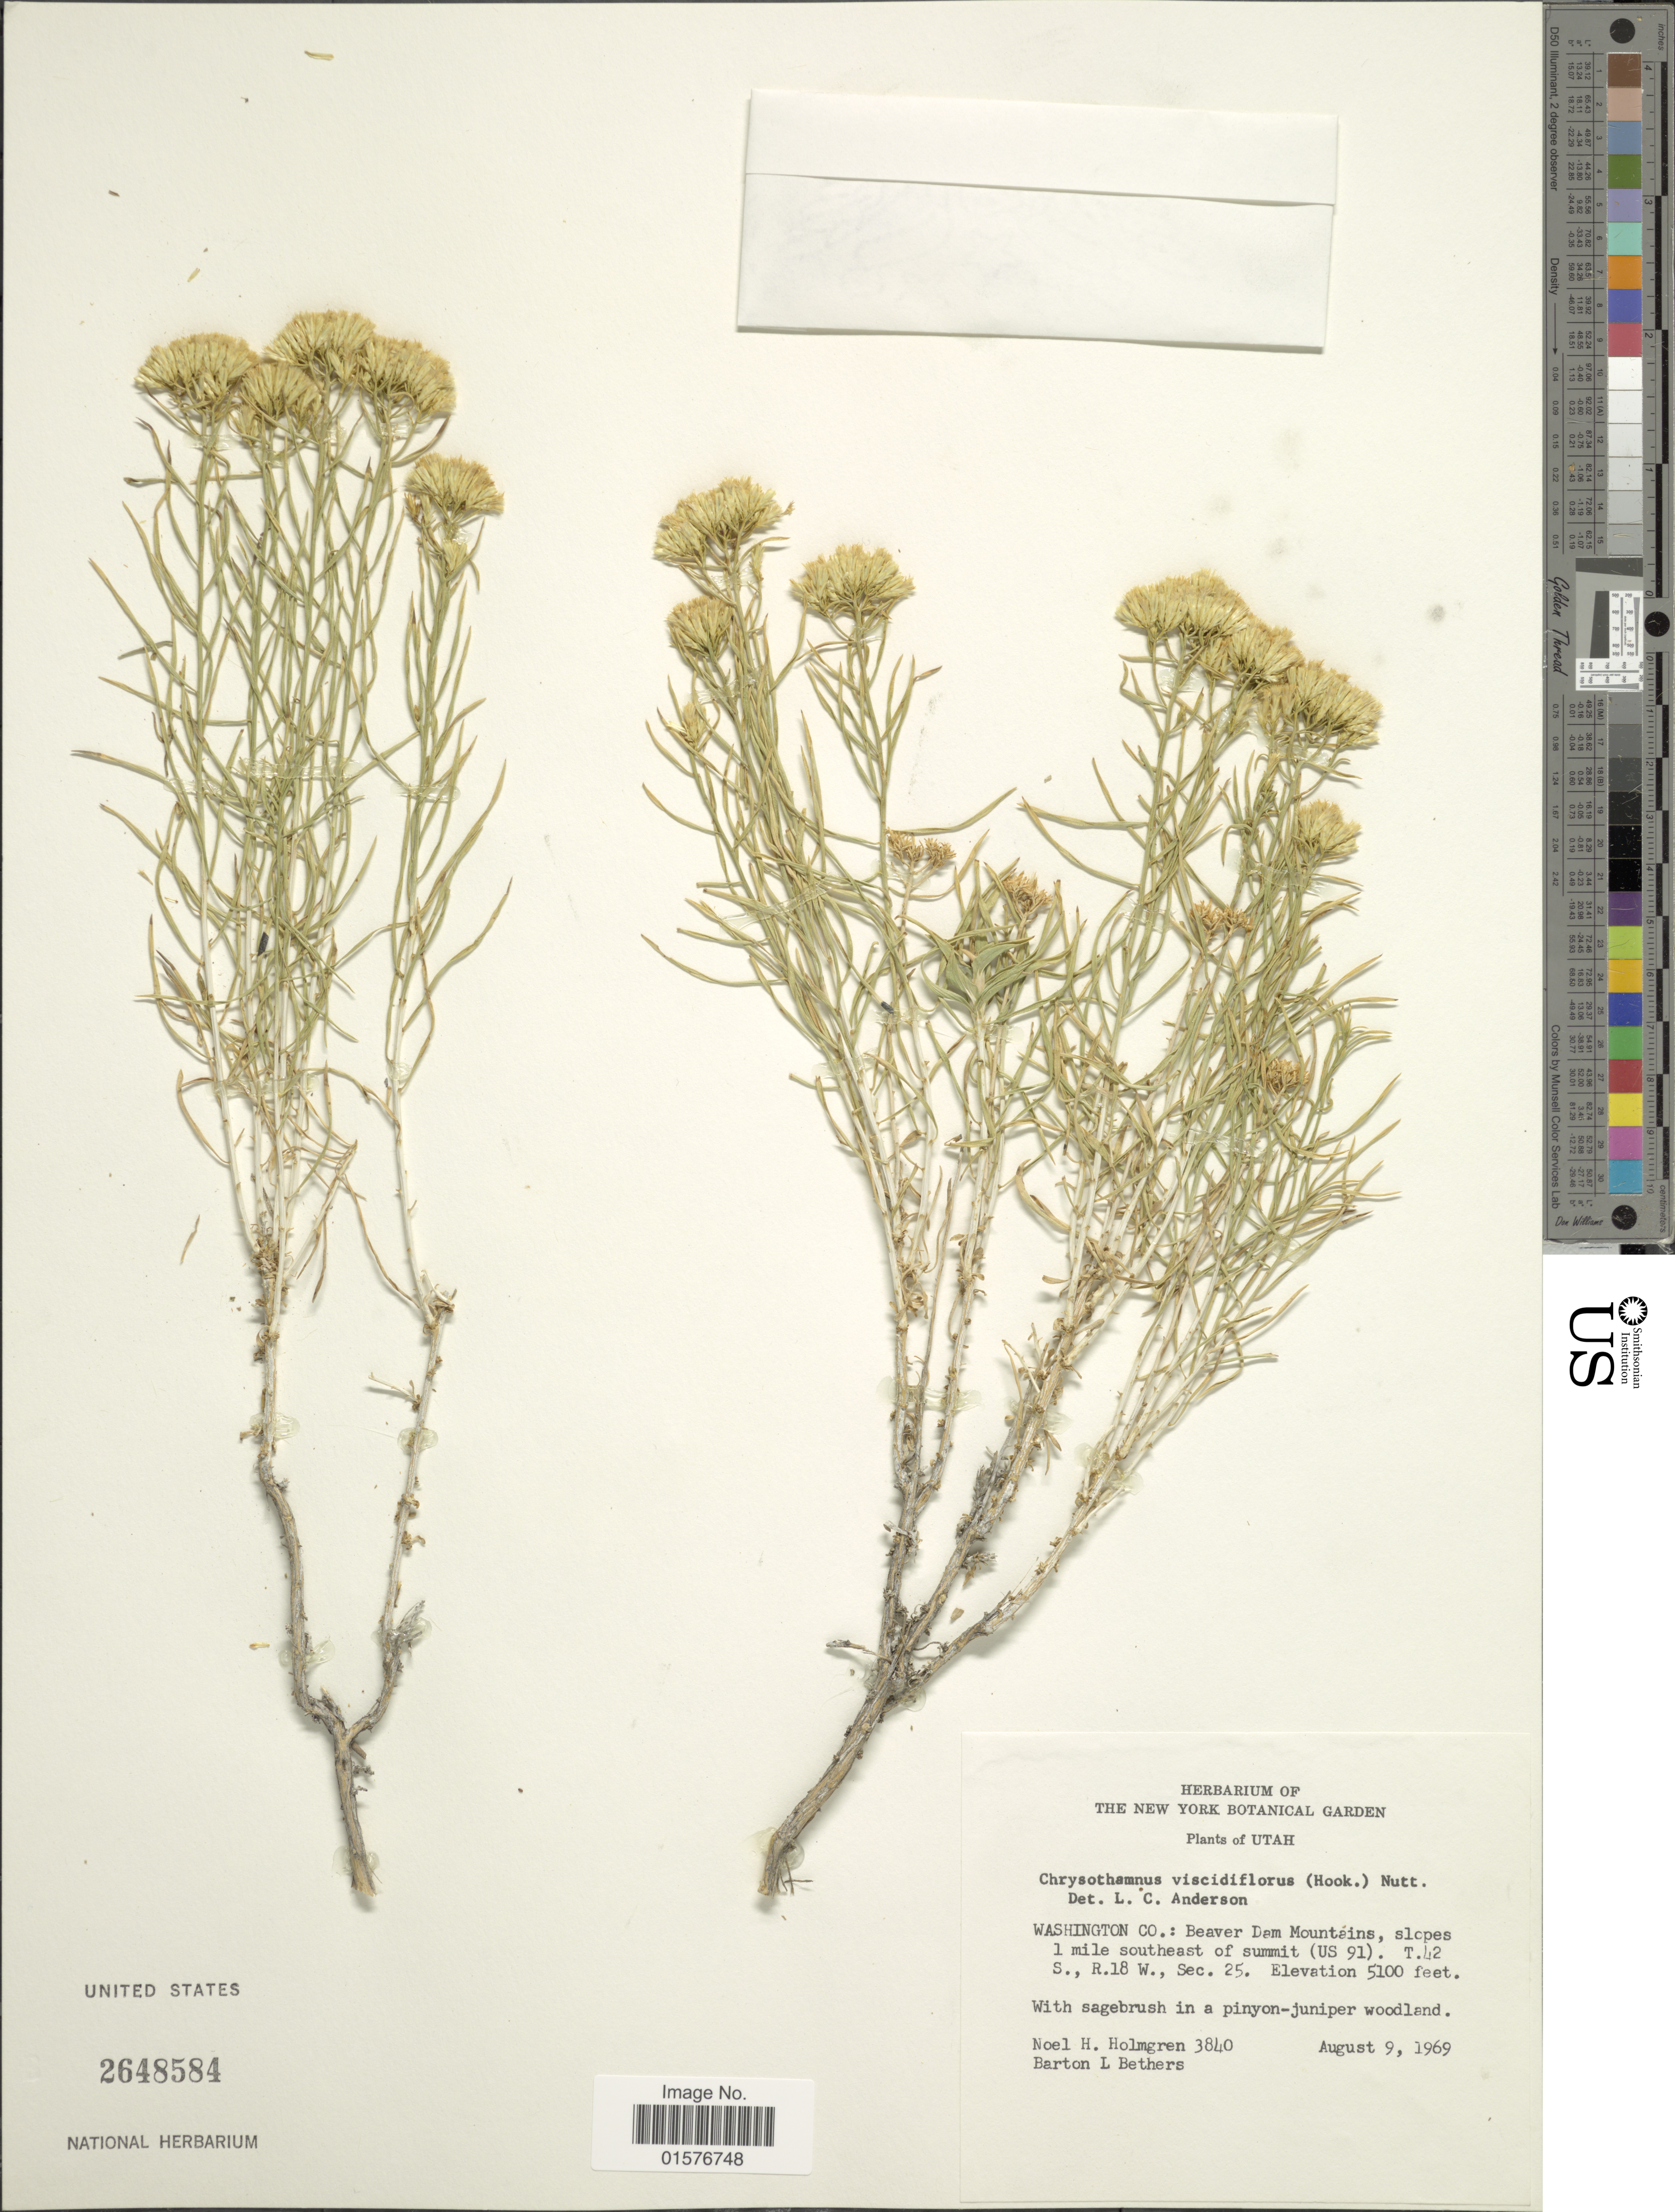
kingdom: Plantae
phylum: Tracheophyta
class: Magnoliopsida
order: Asterales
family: Asteraceae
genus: Chrysothamnus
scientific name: Chrysothamnus viscidiflorus subsp. viscidiflorus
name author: (Hook.) Nutt.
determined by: Urbatsch, Lowell E., Curator (LSU), Louisiana State University (UNITED STATES)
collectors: N. H. Holmgren & B. Bethers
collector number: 3840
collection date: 1969-08-09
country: United States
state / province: Utah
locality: Washington Co.: Beaver Dam Mountains, slopes 1 miles southeast of summit (US 91). T.42 S., R.18 W., Sec. 25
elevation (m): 1554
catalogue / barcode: US 2648584